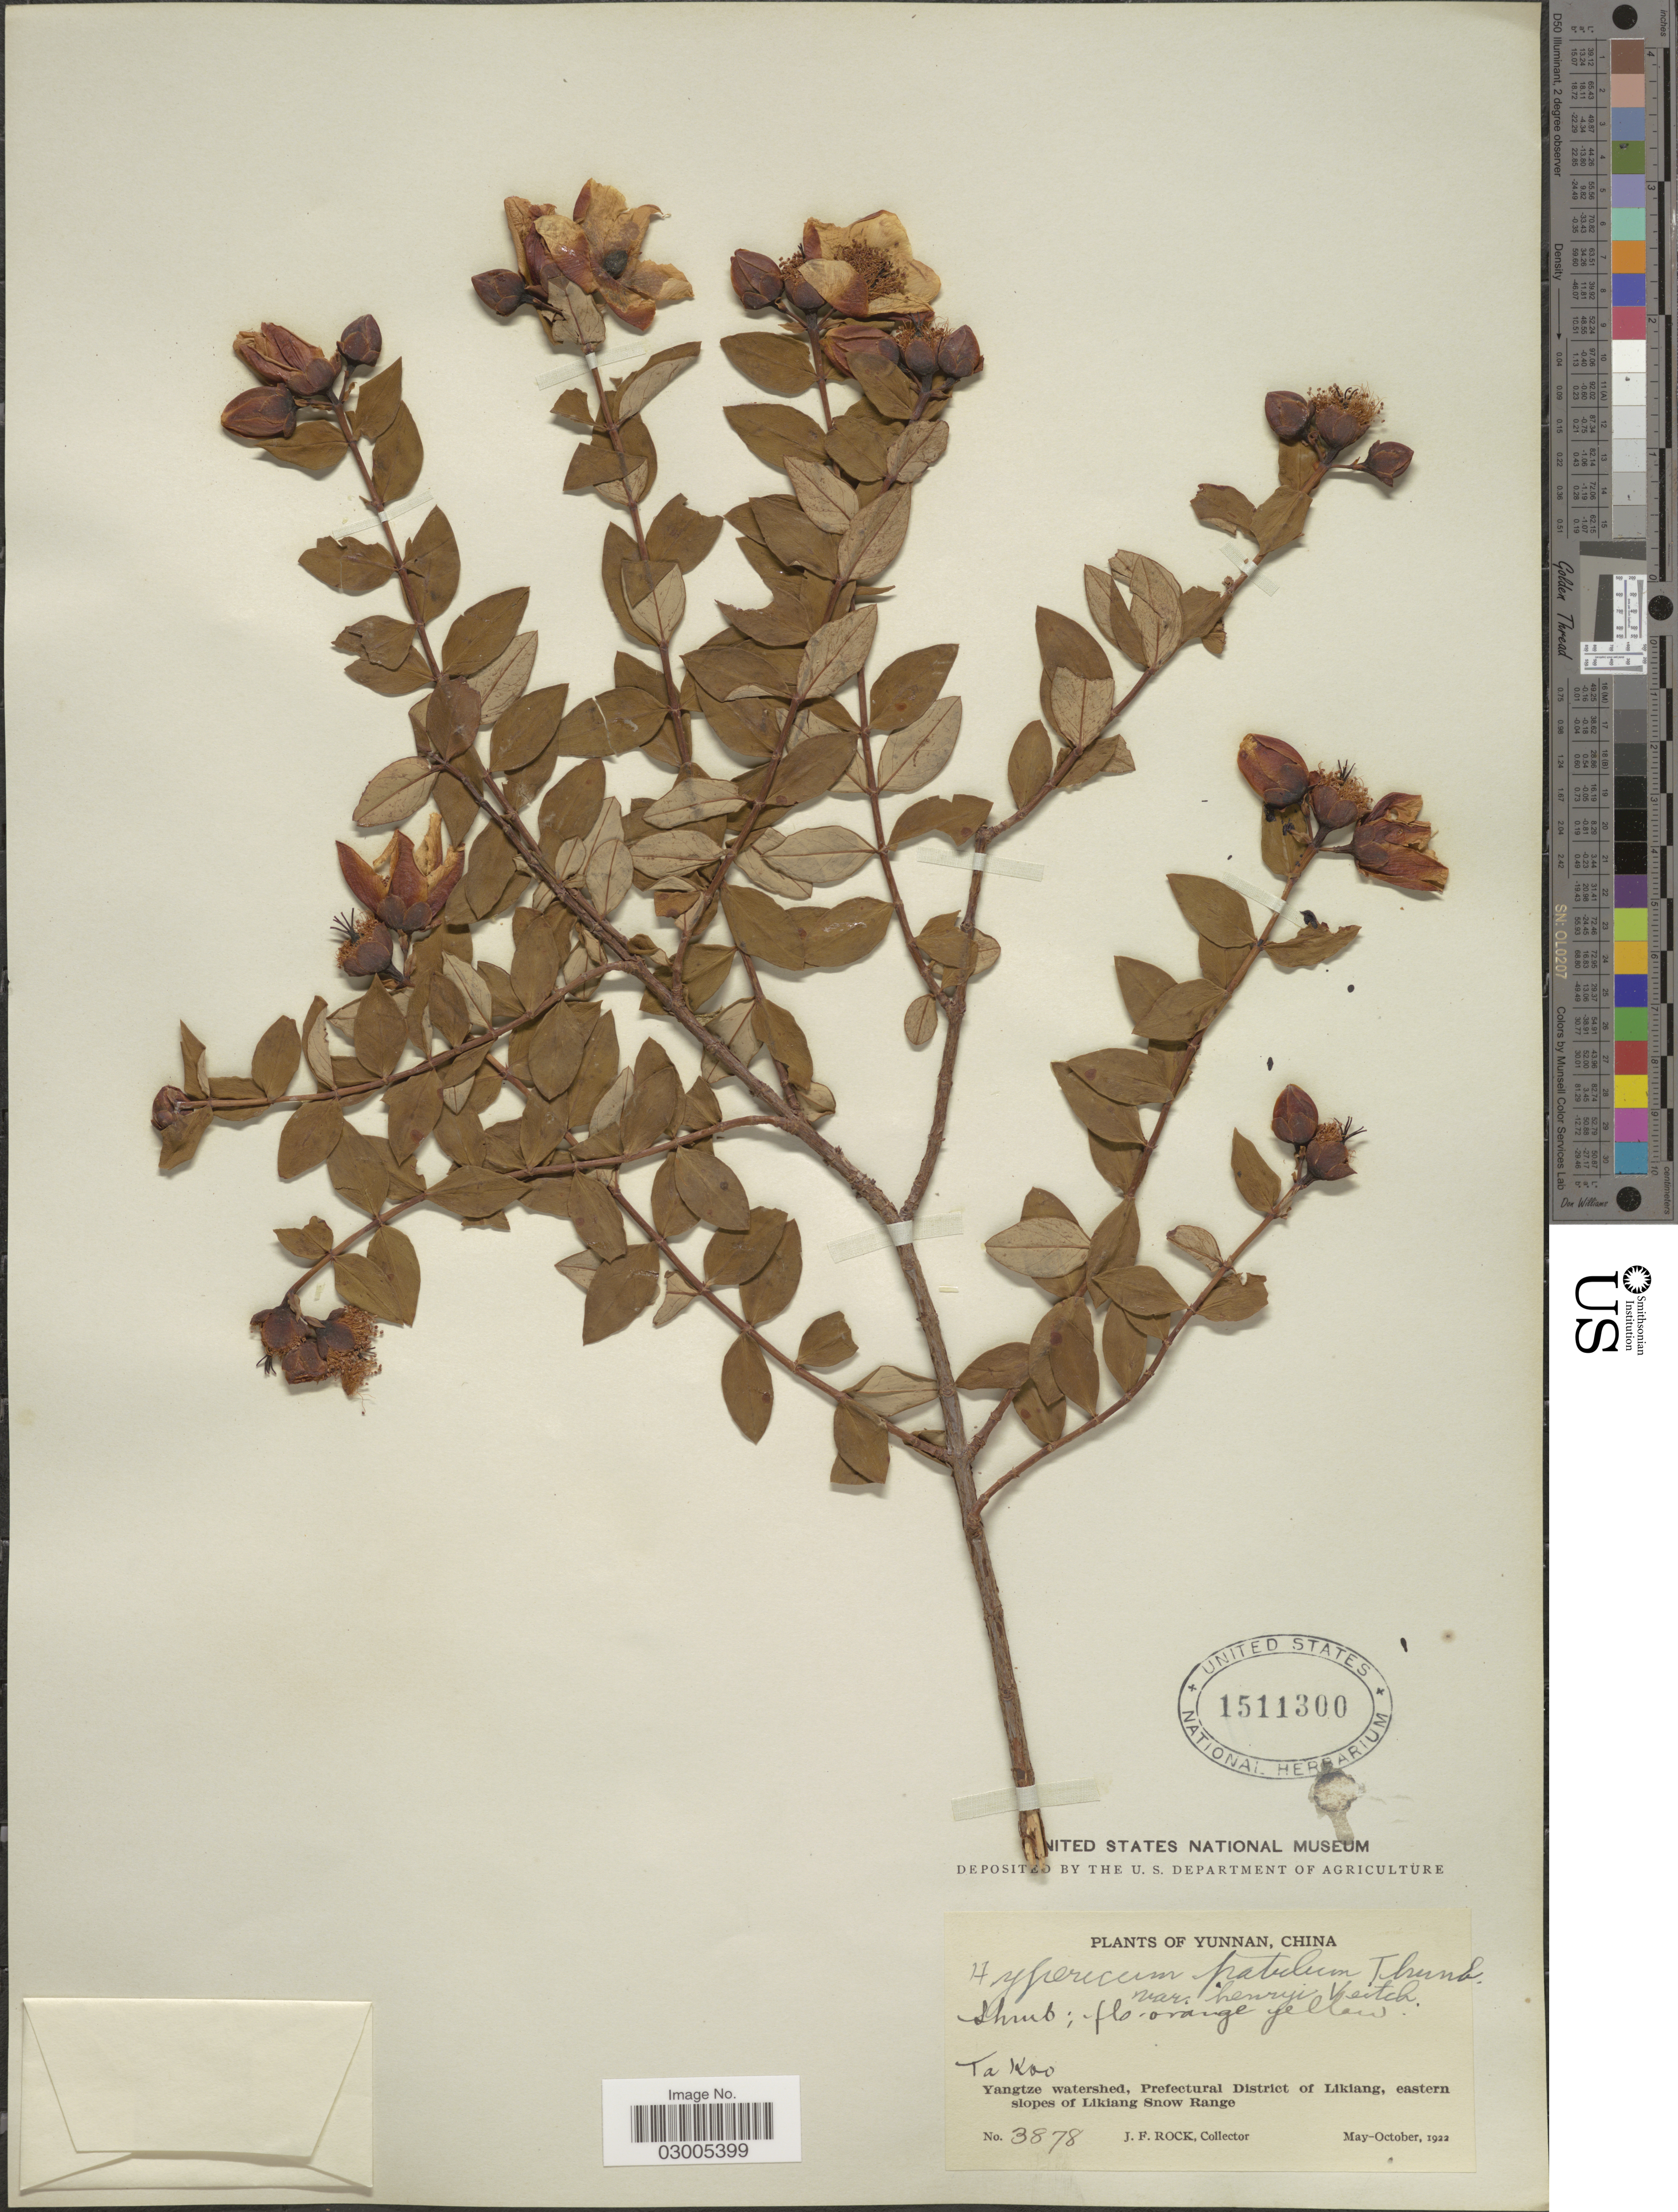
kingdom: Plantae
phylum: Tracheophyta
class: Magnoliopsida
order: Malpighiales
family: Hypericaceae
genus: Hypericum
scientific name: Hypericum patulum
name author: Thunb.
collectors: J. Rock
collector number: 3878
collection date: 1922-05/1922-10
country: China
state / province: Yunnan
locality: Ta Koo. Yangtze watershed, Prefectural District of Likiang, eastern slopes of Likiang Snow Range.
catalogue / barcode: US 1511300